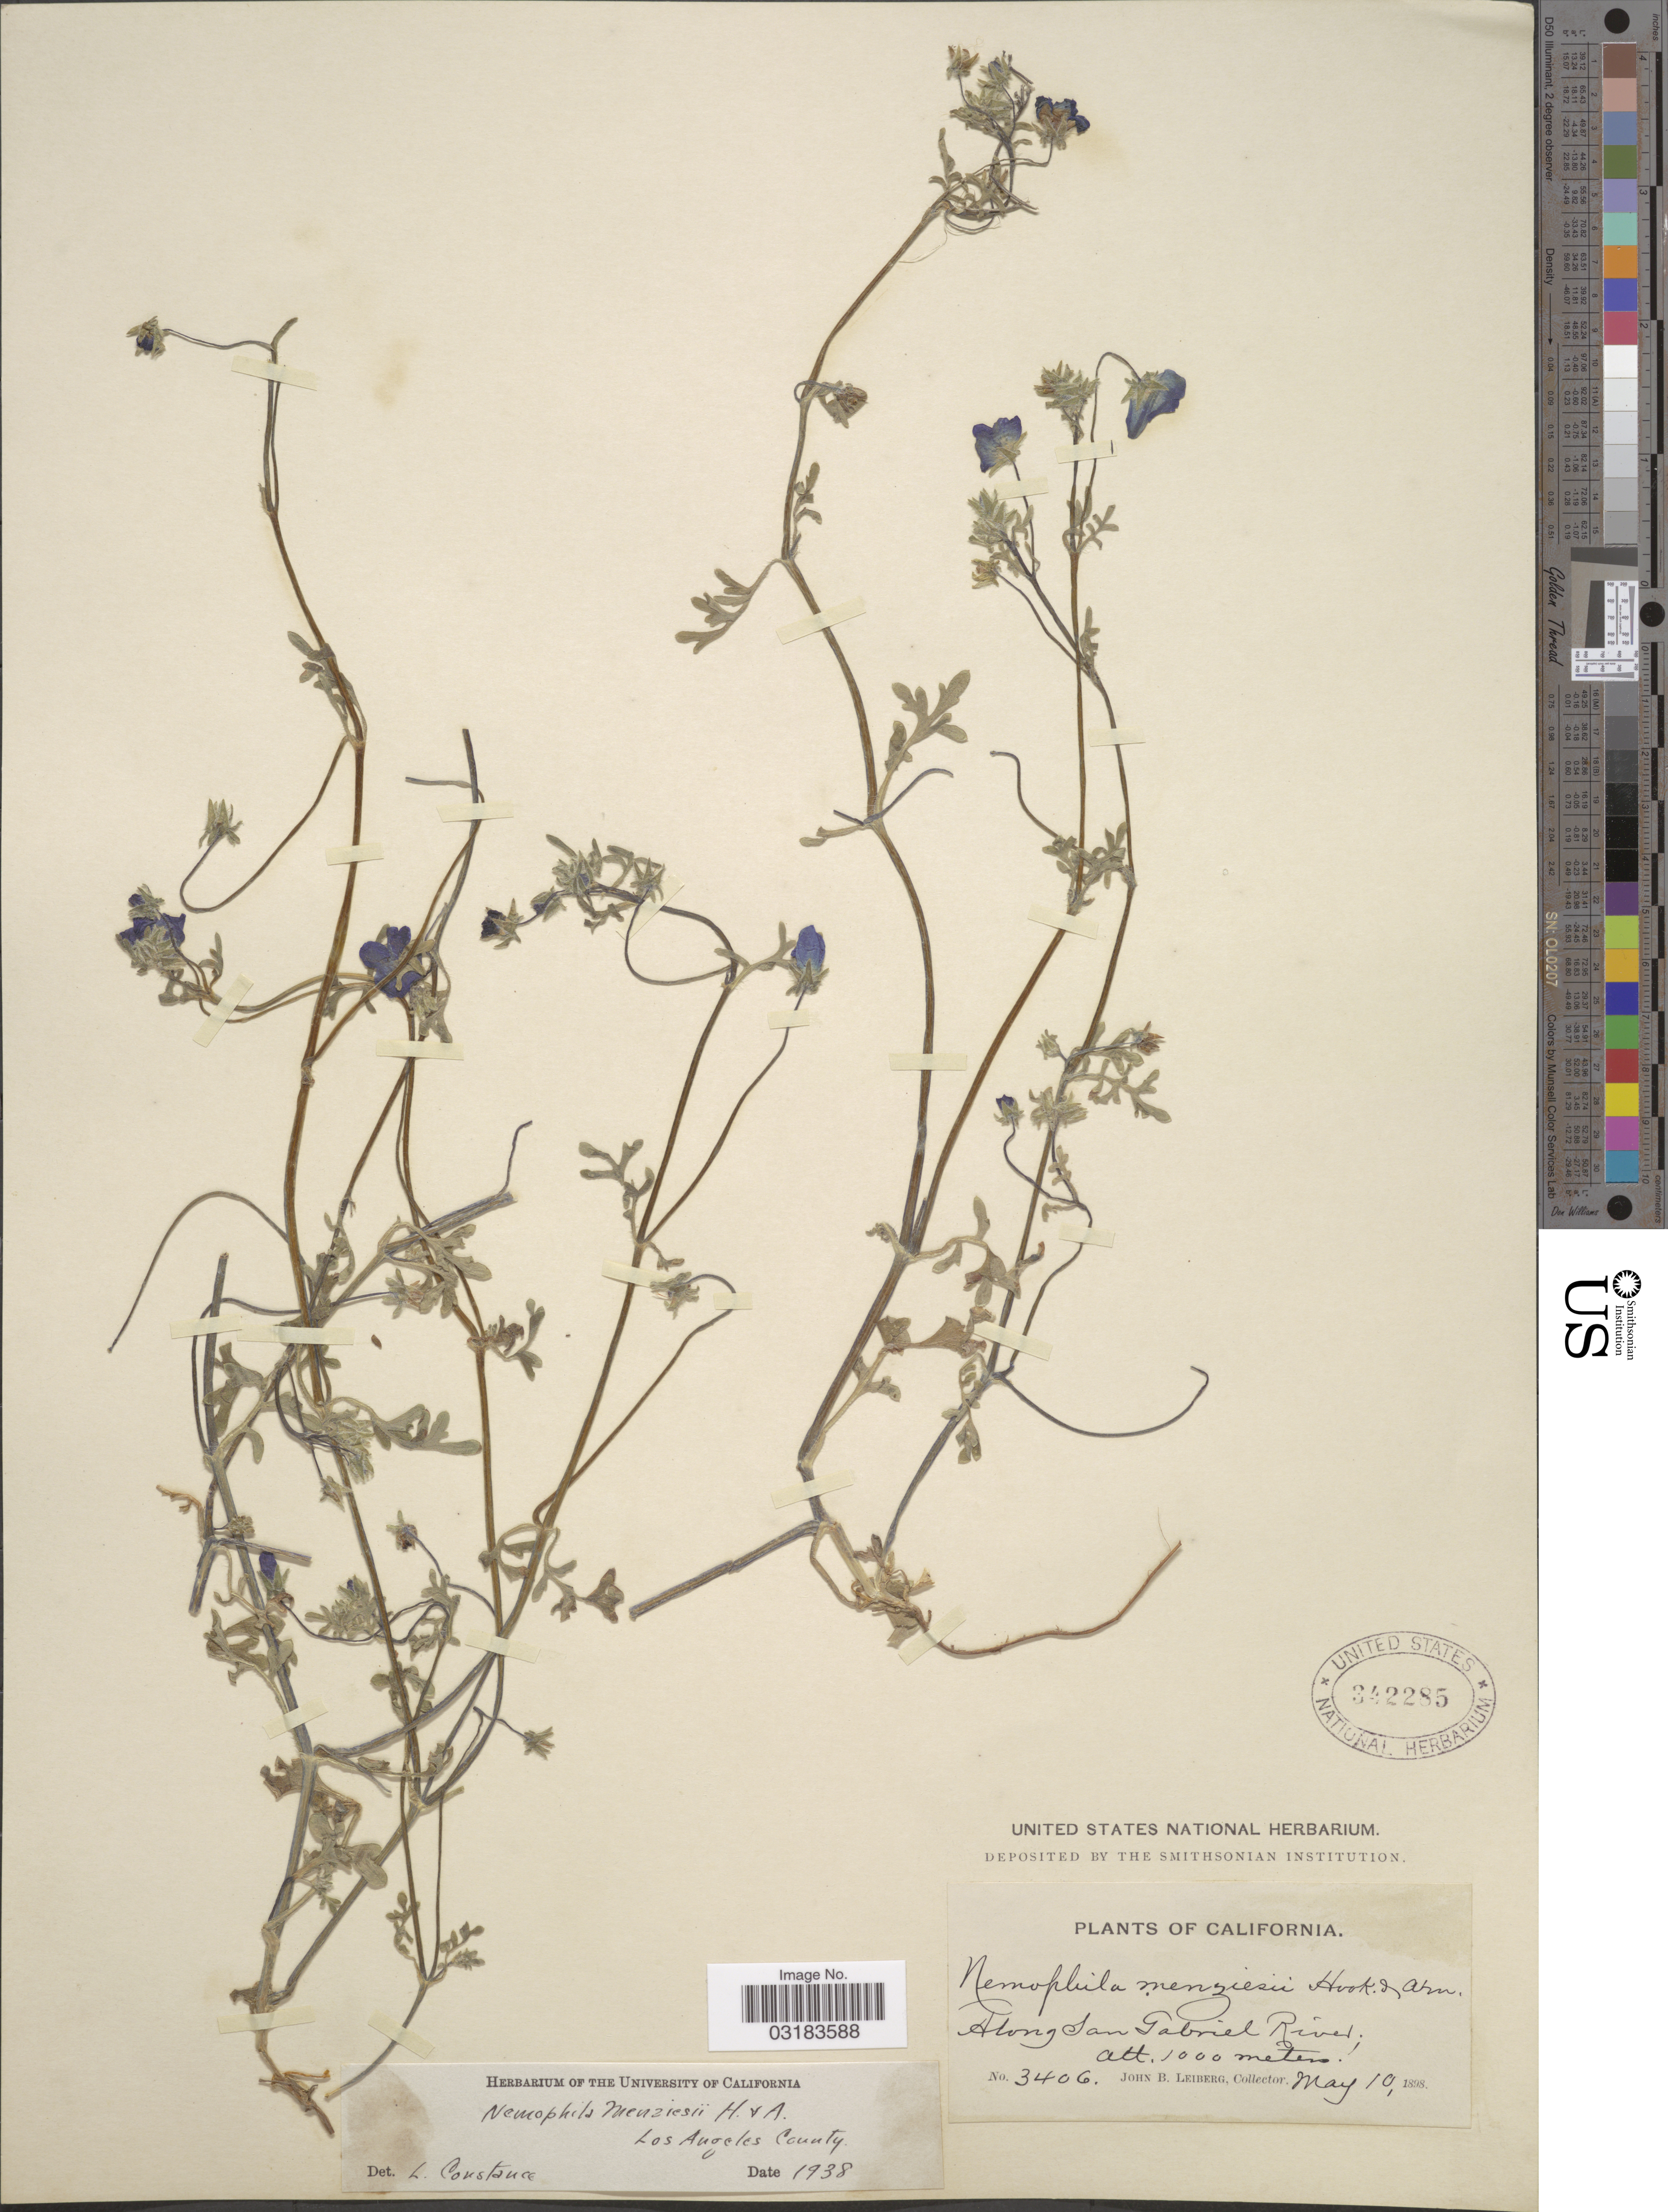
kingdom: Plantae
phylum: Tracheophyta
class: Magnoliopsida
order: Boraginales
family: Hydrophyllaceae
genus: Nemophila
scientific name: Nemophila menziesii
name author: Hook. & Arn.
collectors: J. Leiberg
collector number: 3406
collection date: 1898-05-10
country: United States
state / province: California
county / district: Los Angeles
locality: Along San Gabriel River.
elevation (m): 1000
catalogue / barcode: US 342285